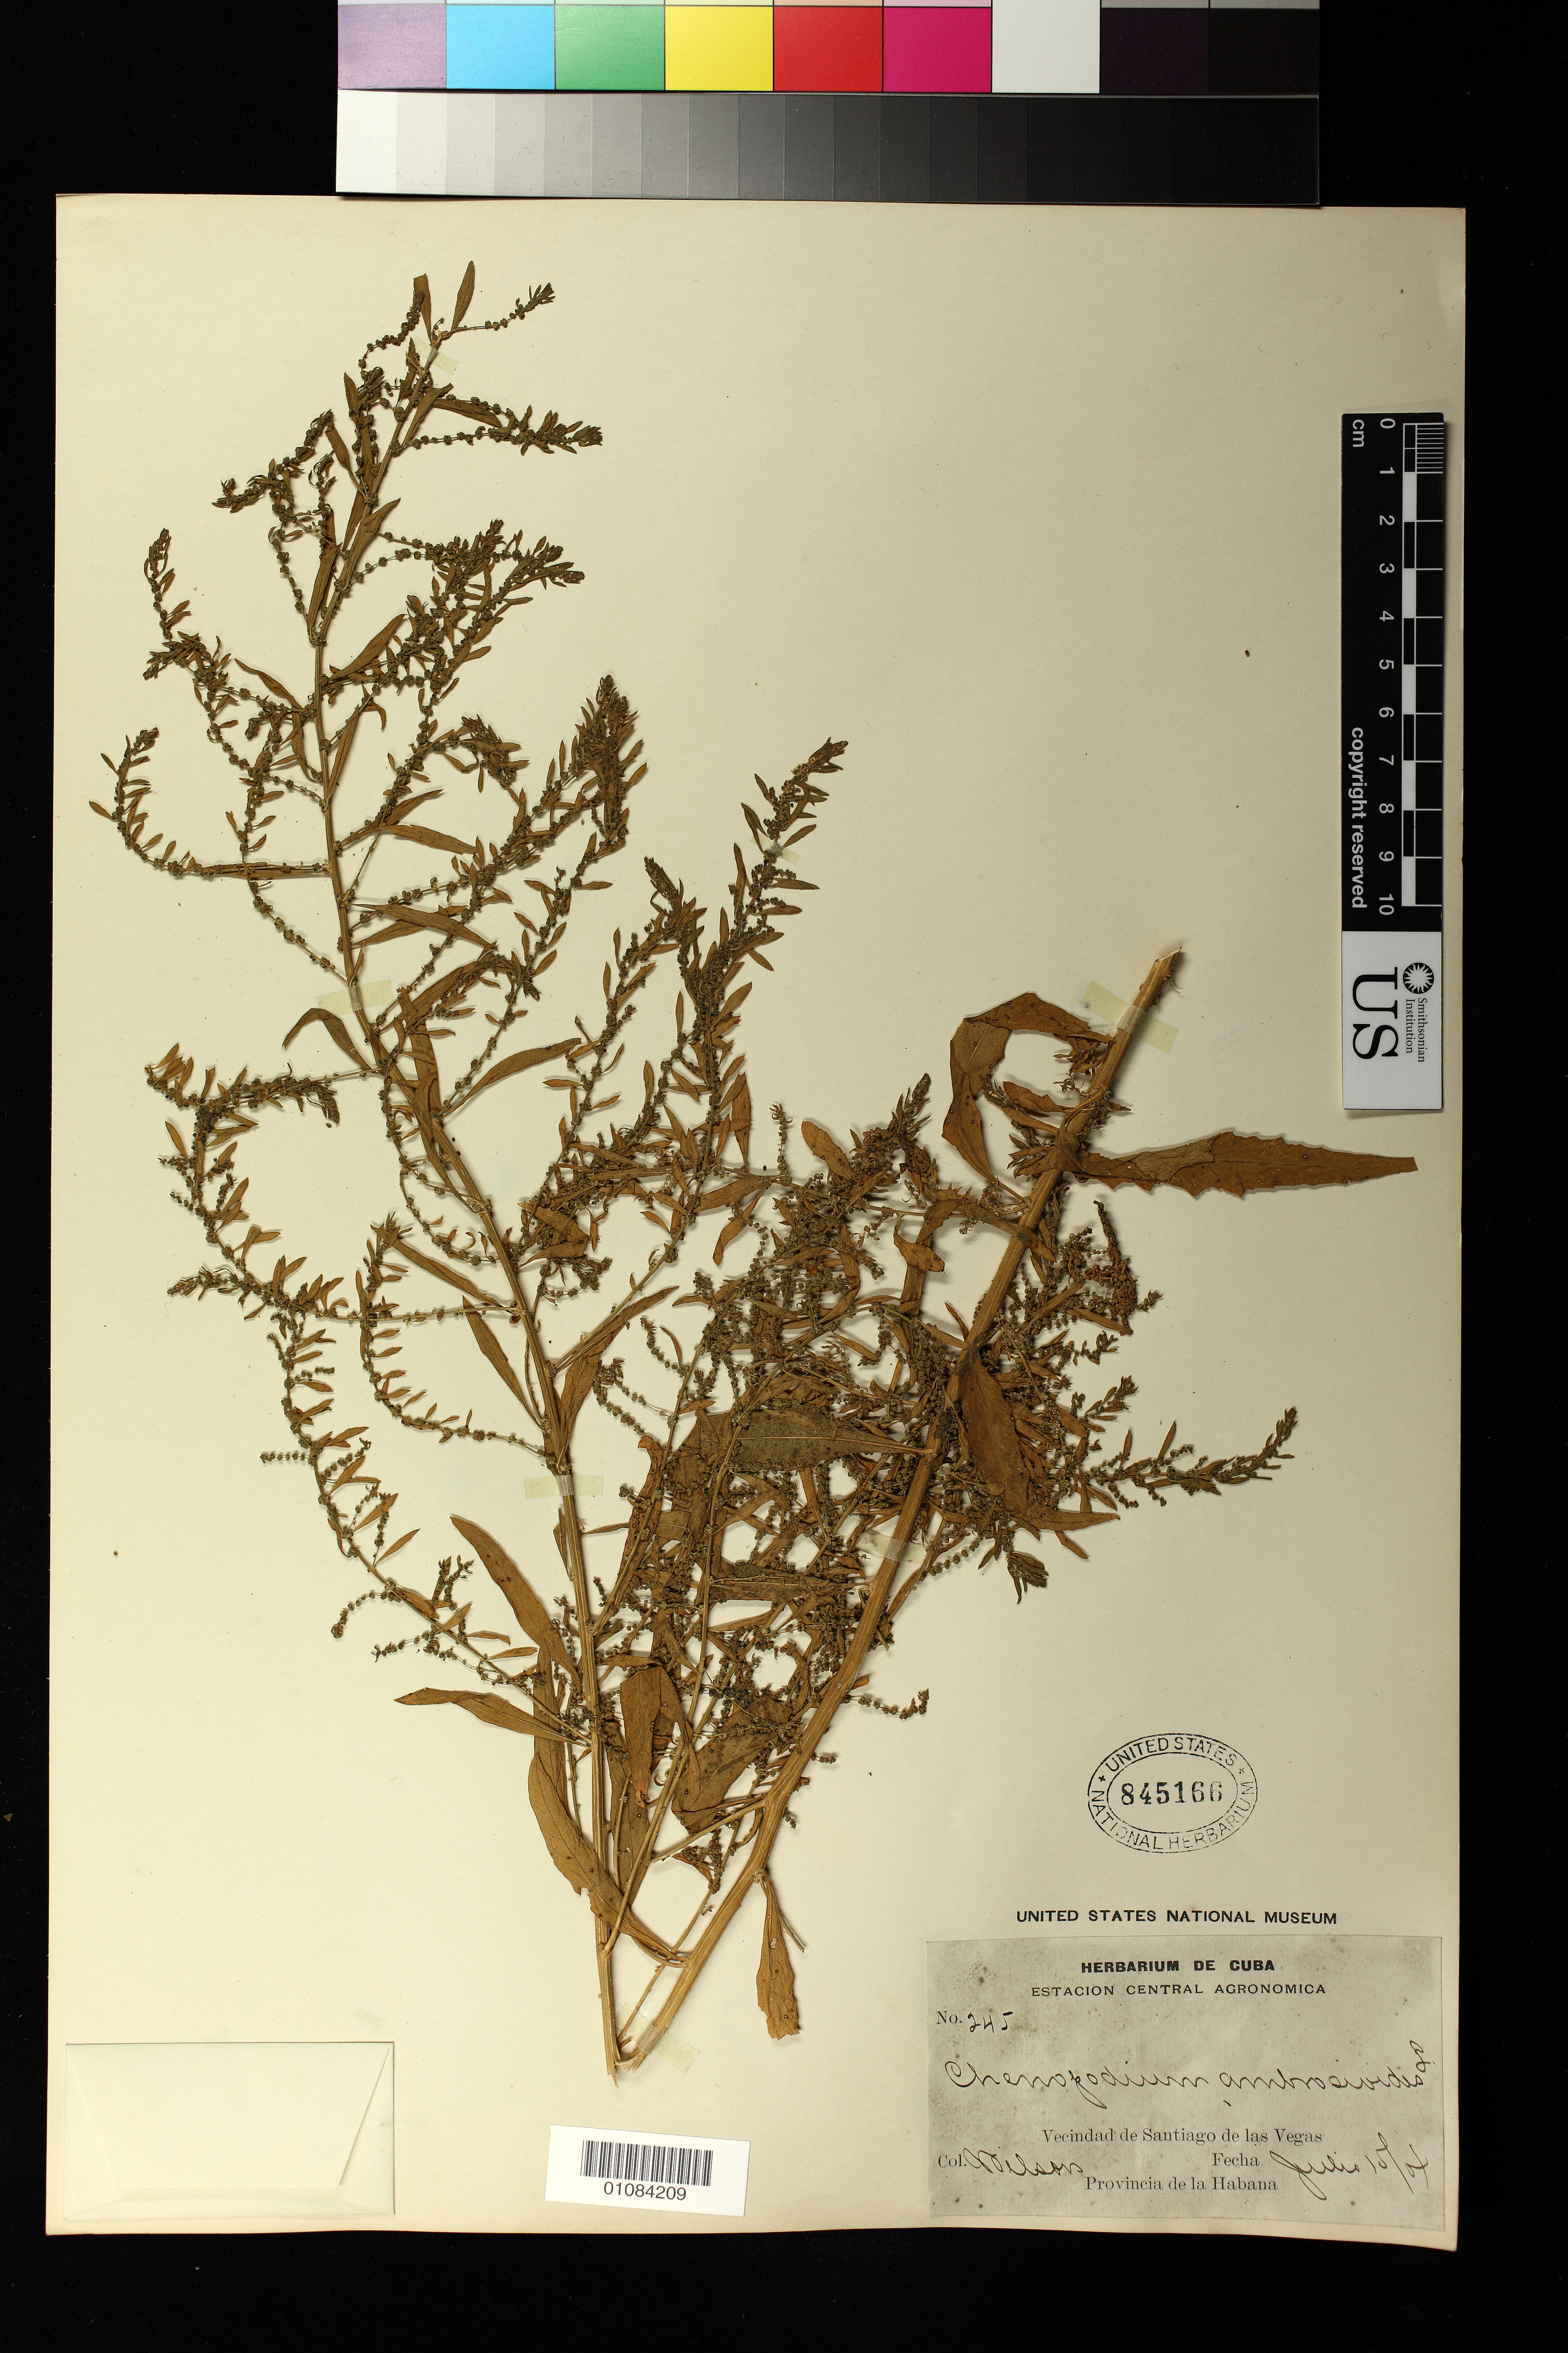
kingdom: Plantae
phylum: Tracheophyta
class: Magnoliopsida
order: Caryophyllales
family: Amaranthaceae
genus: Chenopodium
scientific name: Chenopodium ambrosioides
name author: L.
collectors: -- Wilson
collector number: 245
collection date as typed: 15 Jul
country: Cuba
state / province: La Habana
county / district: Municipio Boyeros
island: Cuba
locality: Santiago de las Vegas (vecindad de)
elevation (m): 97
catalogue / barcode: US 845166